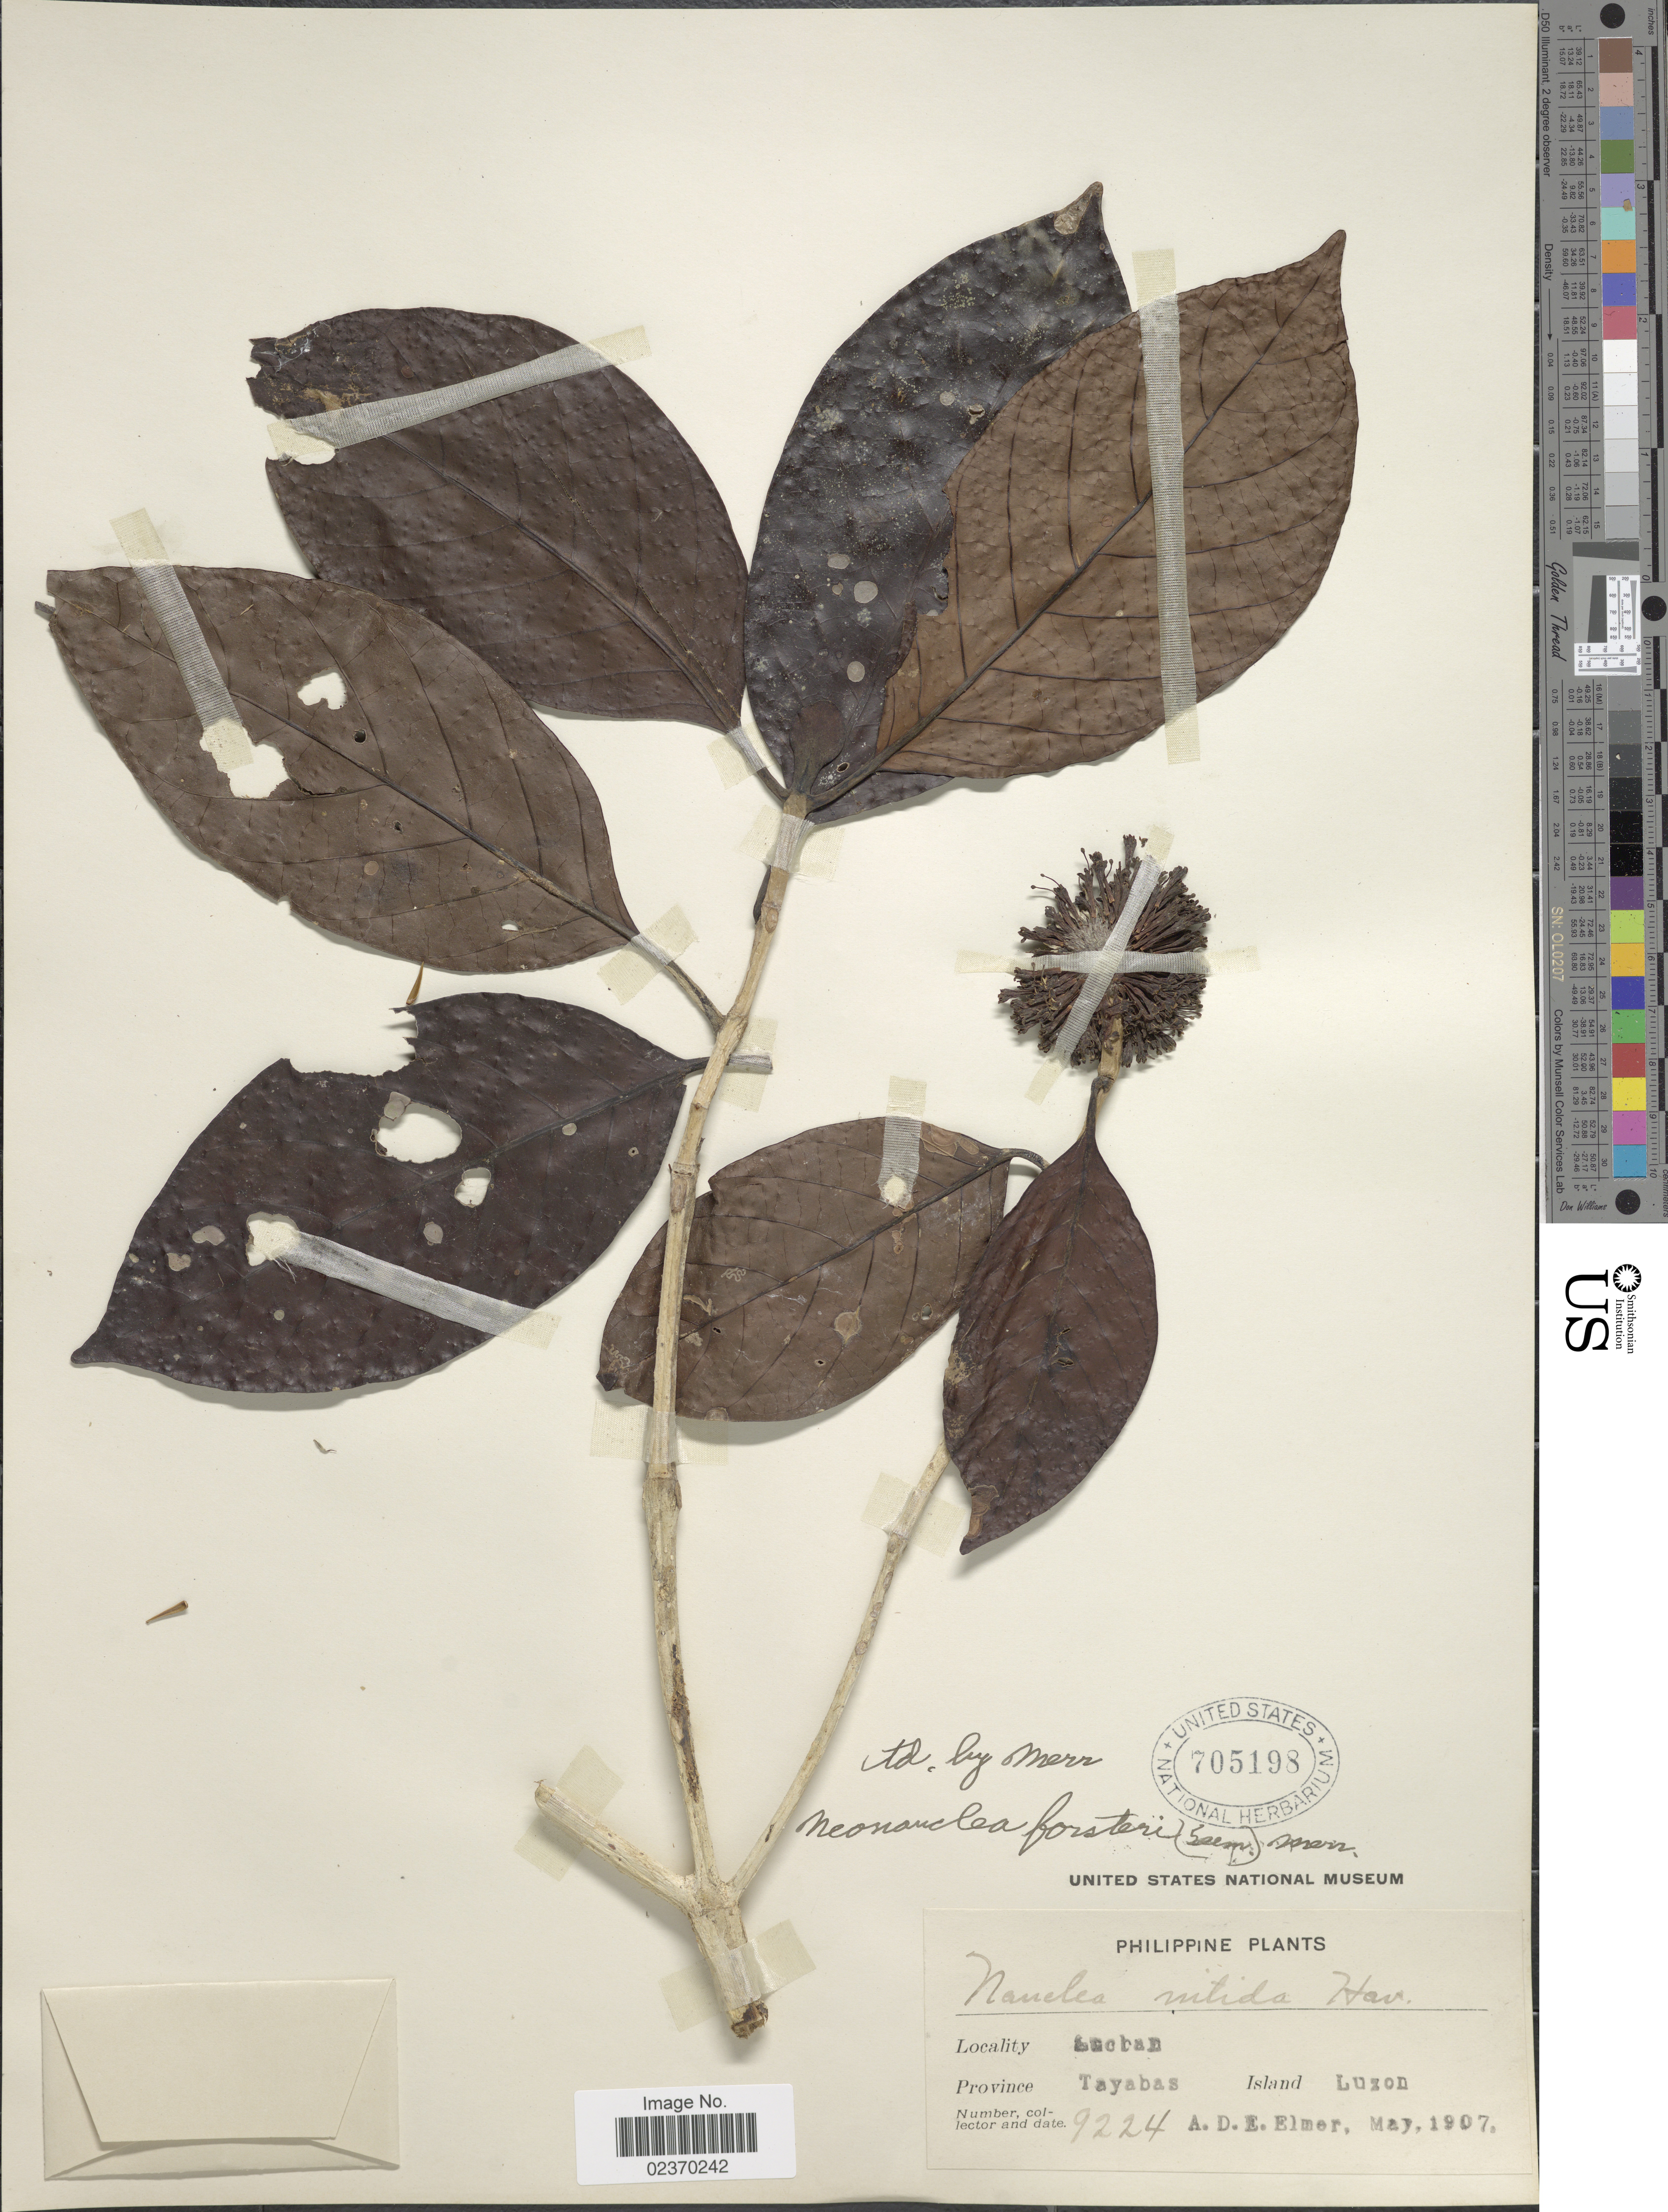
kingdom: Plantae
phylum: Tracheophyta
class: Magnoliopsida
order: Gentianales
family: Rubiaceae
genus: Neonauclea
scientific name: Neonauclea forsteri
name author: (Seem.) Merr.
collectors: A. D. E. Elmer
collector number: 9224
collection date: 1907-05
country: Philippines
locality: Lucban, Province Tayabas, Island Luzon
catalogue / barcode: US 705198